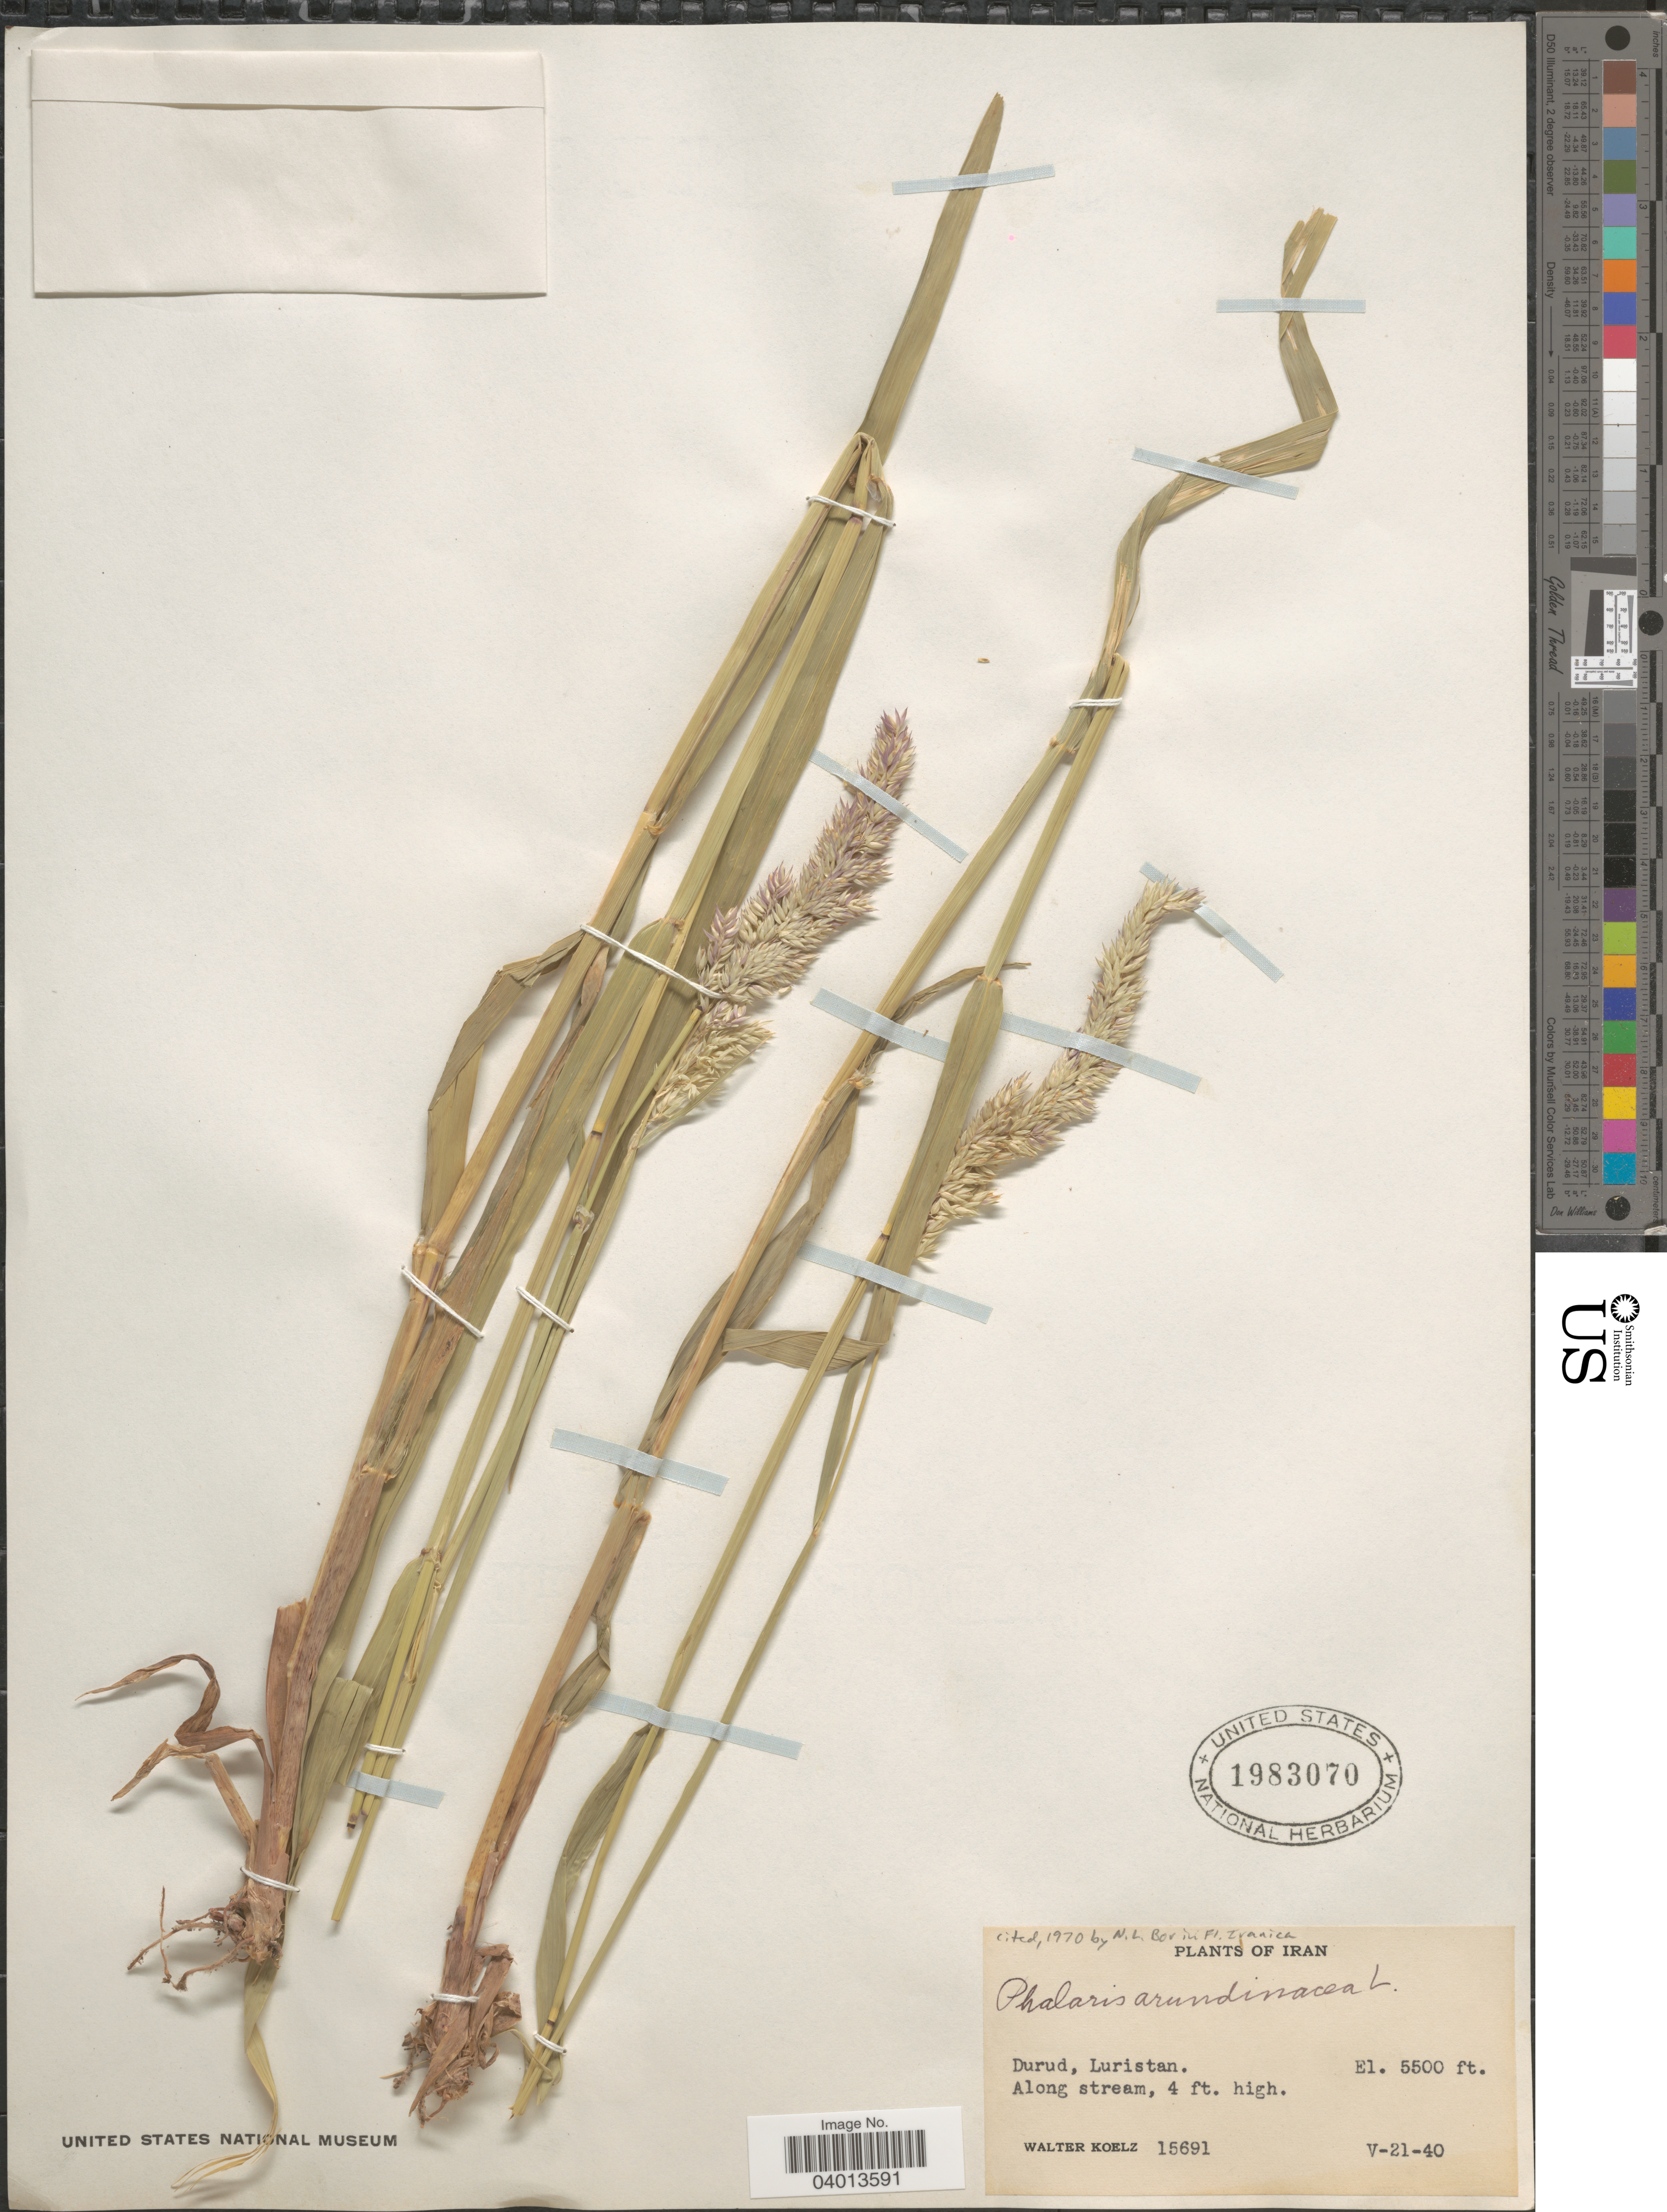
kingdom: Plantae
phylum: Tracheophyta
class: Liliopsida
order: Poales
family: Poaceae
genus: Phalaris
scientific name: Phalaris arundinacea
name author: L.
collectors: W. N. Koelz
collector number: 15691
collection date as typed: Transcribed d/m/y: 21/5/40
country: Iran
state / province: Lorestan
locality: Durud, Luristan. Along stream.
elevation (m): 1676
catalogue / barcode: US 1983070